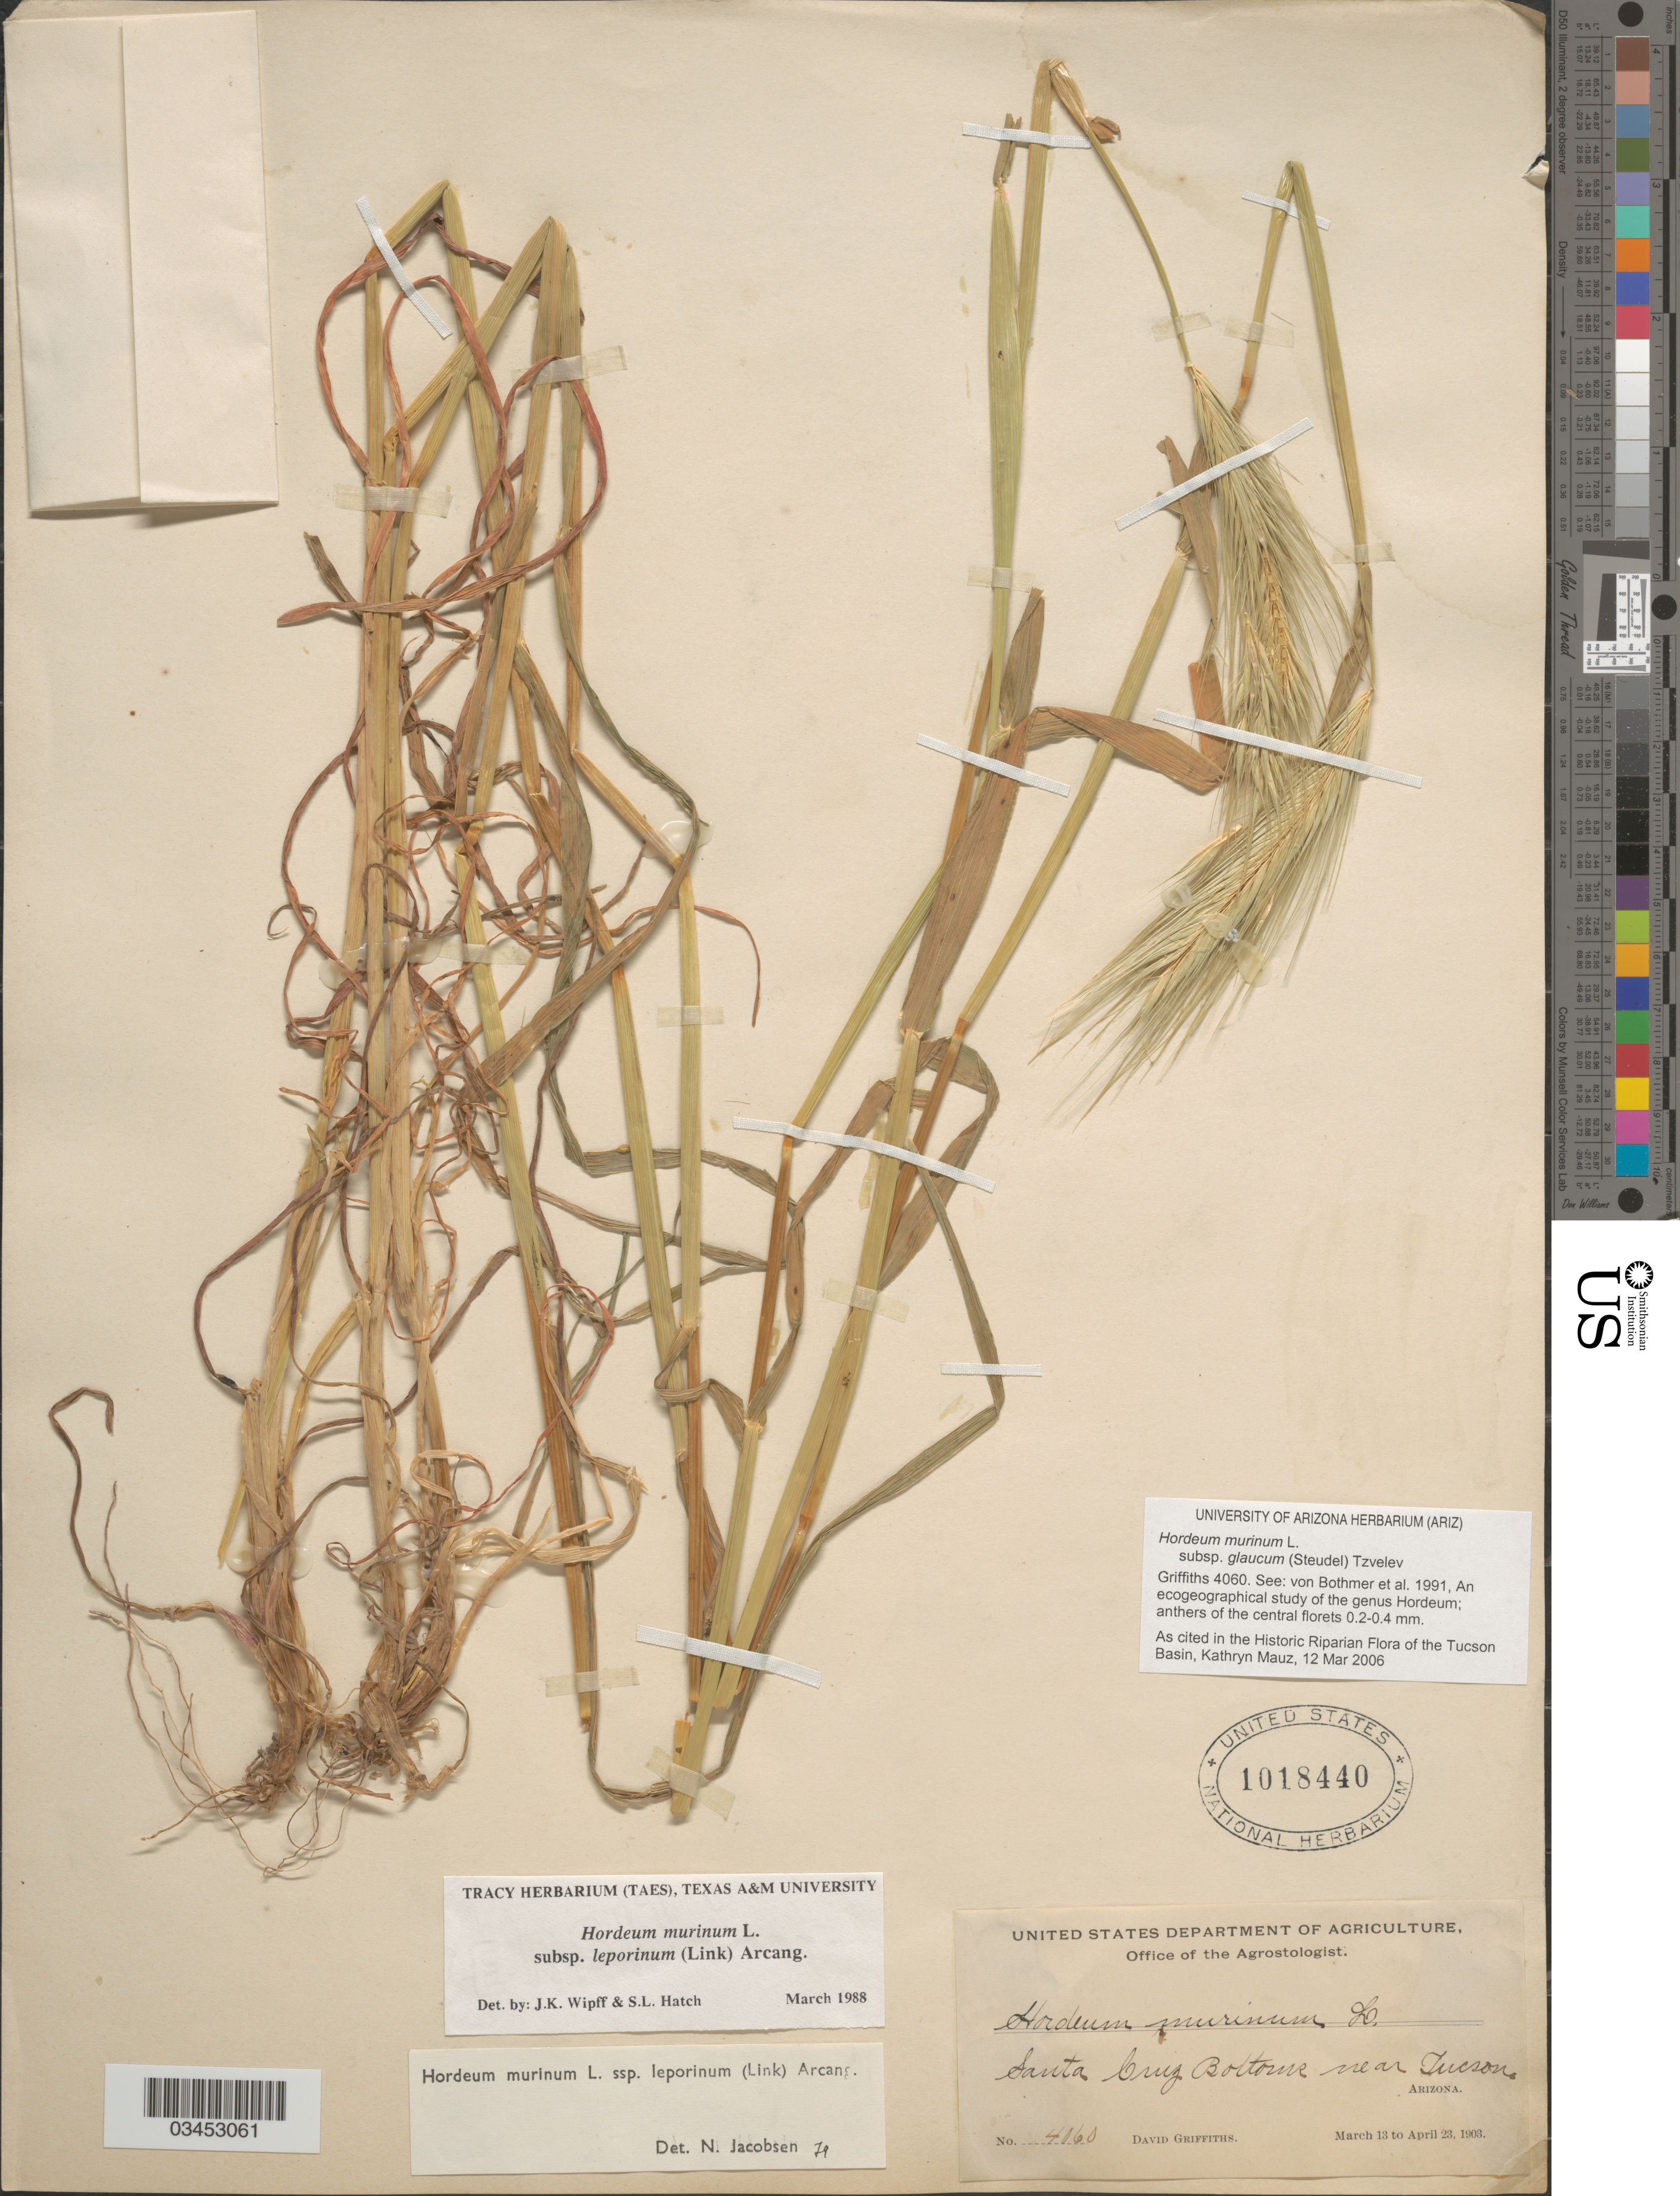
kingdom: Plantae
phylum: Tracheophyta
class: Liliopsida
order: Poales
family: Poaceae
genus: Hordeum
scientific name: Hordeum murinum subsp. leporinum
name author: (Link) Arcang.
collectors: D. Griffiths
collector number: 4060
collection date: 1903-03-13/1903-04-23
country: United States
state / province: Arizona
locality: Santa Cruz Bottoms near Tucson.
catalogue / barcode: US 1018440